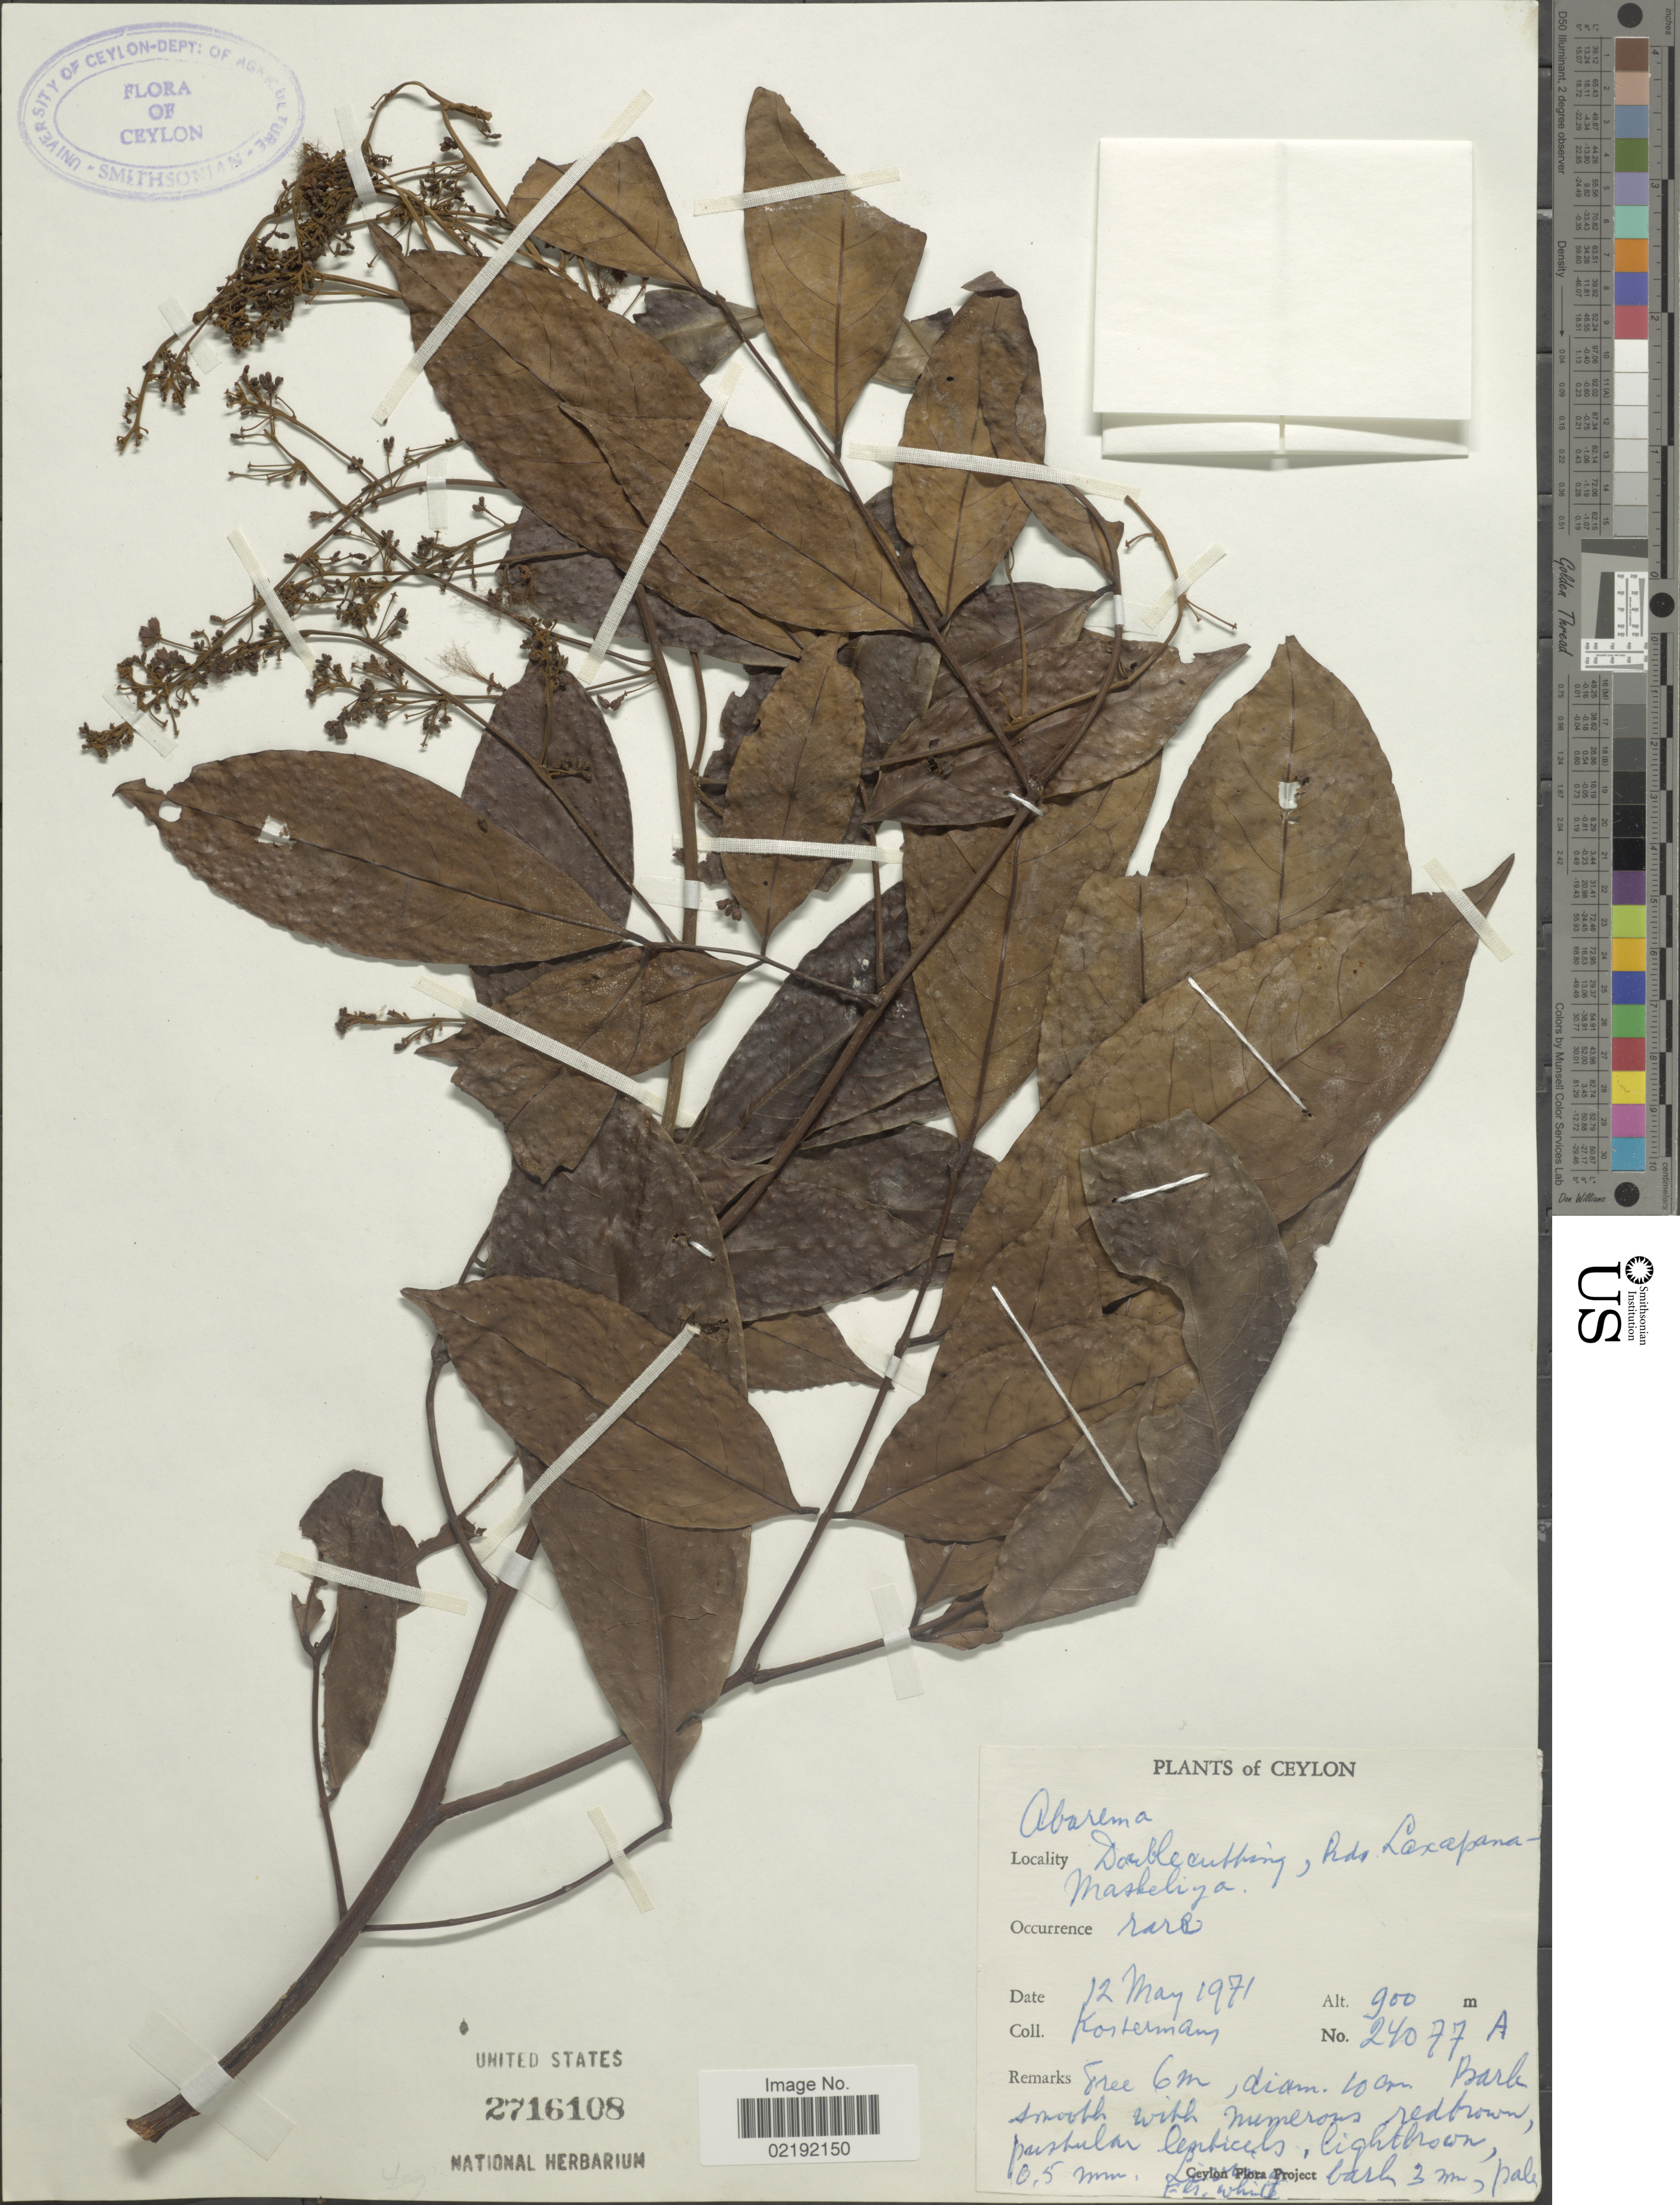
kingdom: Plantae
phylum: Tracheophyta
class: Magnoliopsida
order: Fabales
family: Fabaceae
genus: Pithecellobium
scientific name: Pithecellobium sp.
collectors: A. J. G. Kostermans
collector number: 24077A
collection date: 1971-05-12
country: Sri Lanka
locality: Ceylon. Dorblecutting, Prds. Laxapana-Maskeliya. [interpreted]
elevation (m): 900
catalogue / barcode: US 2716108